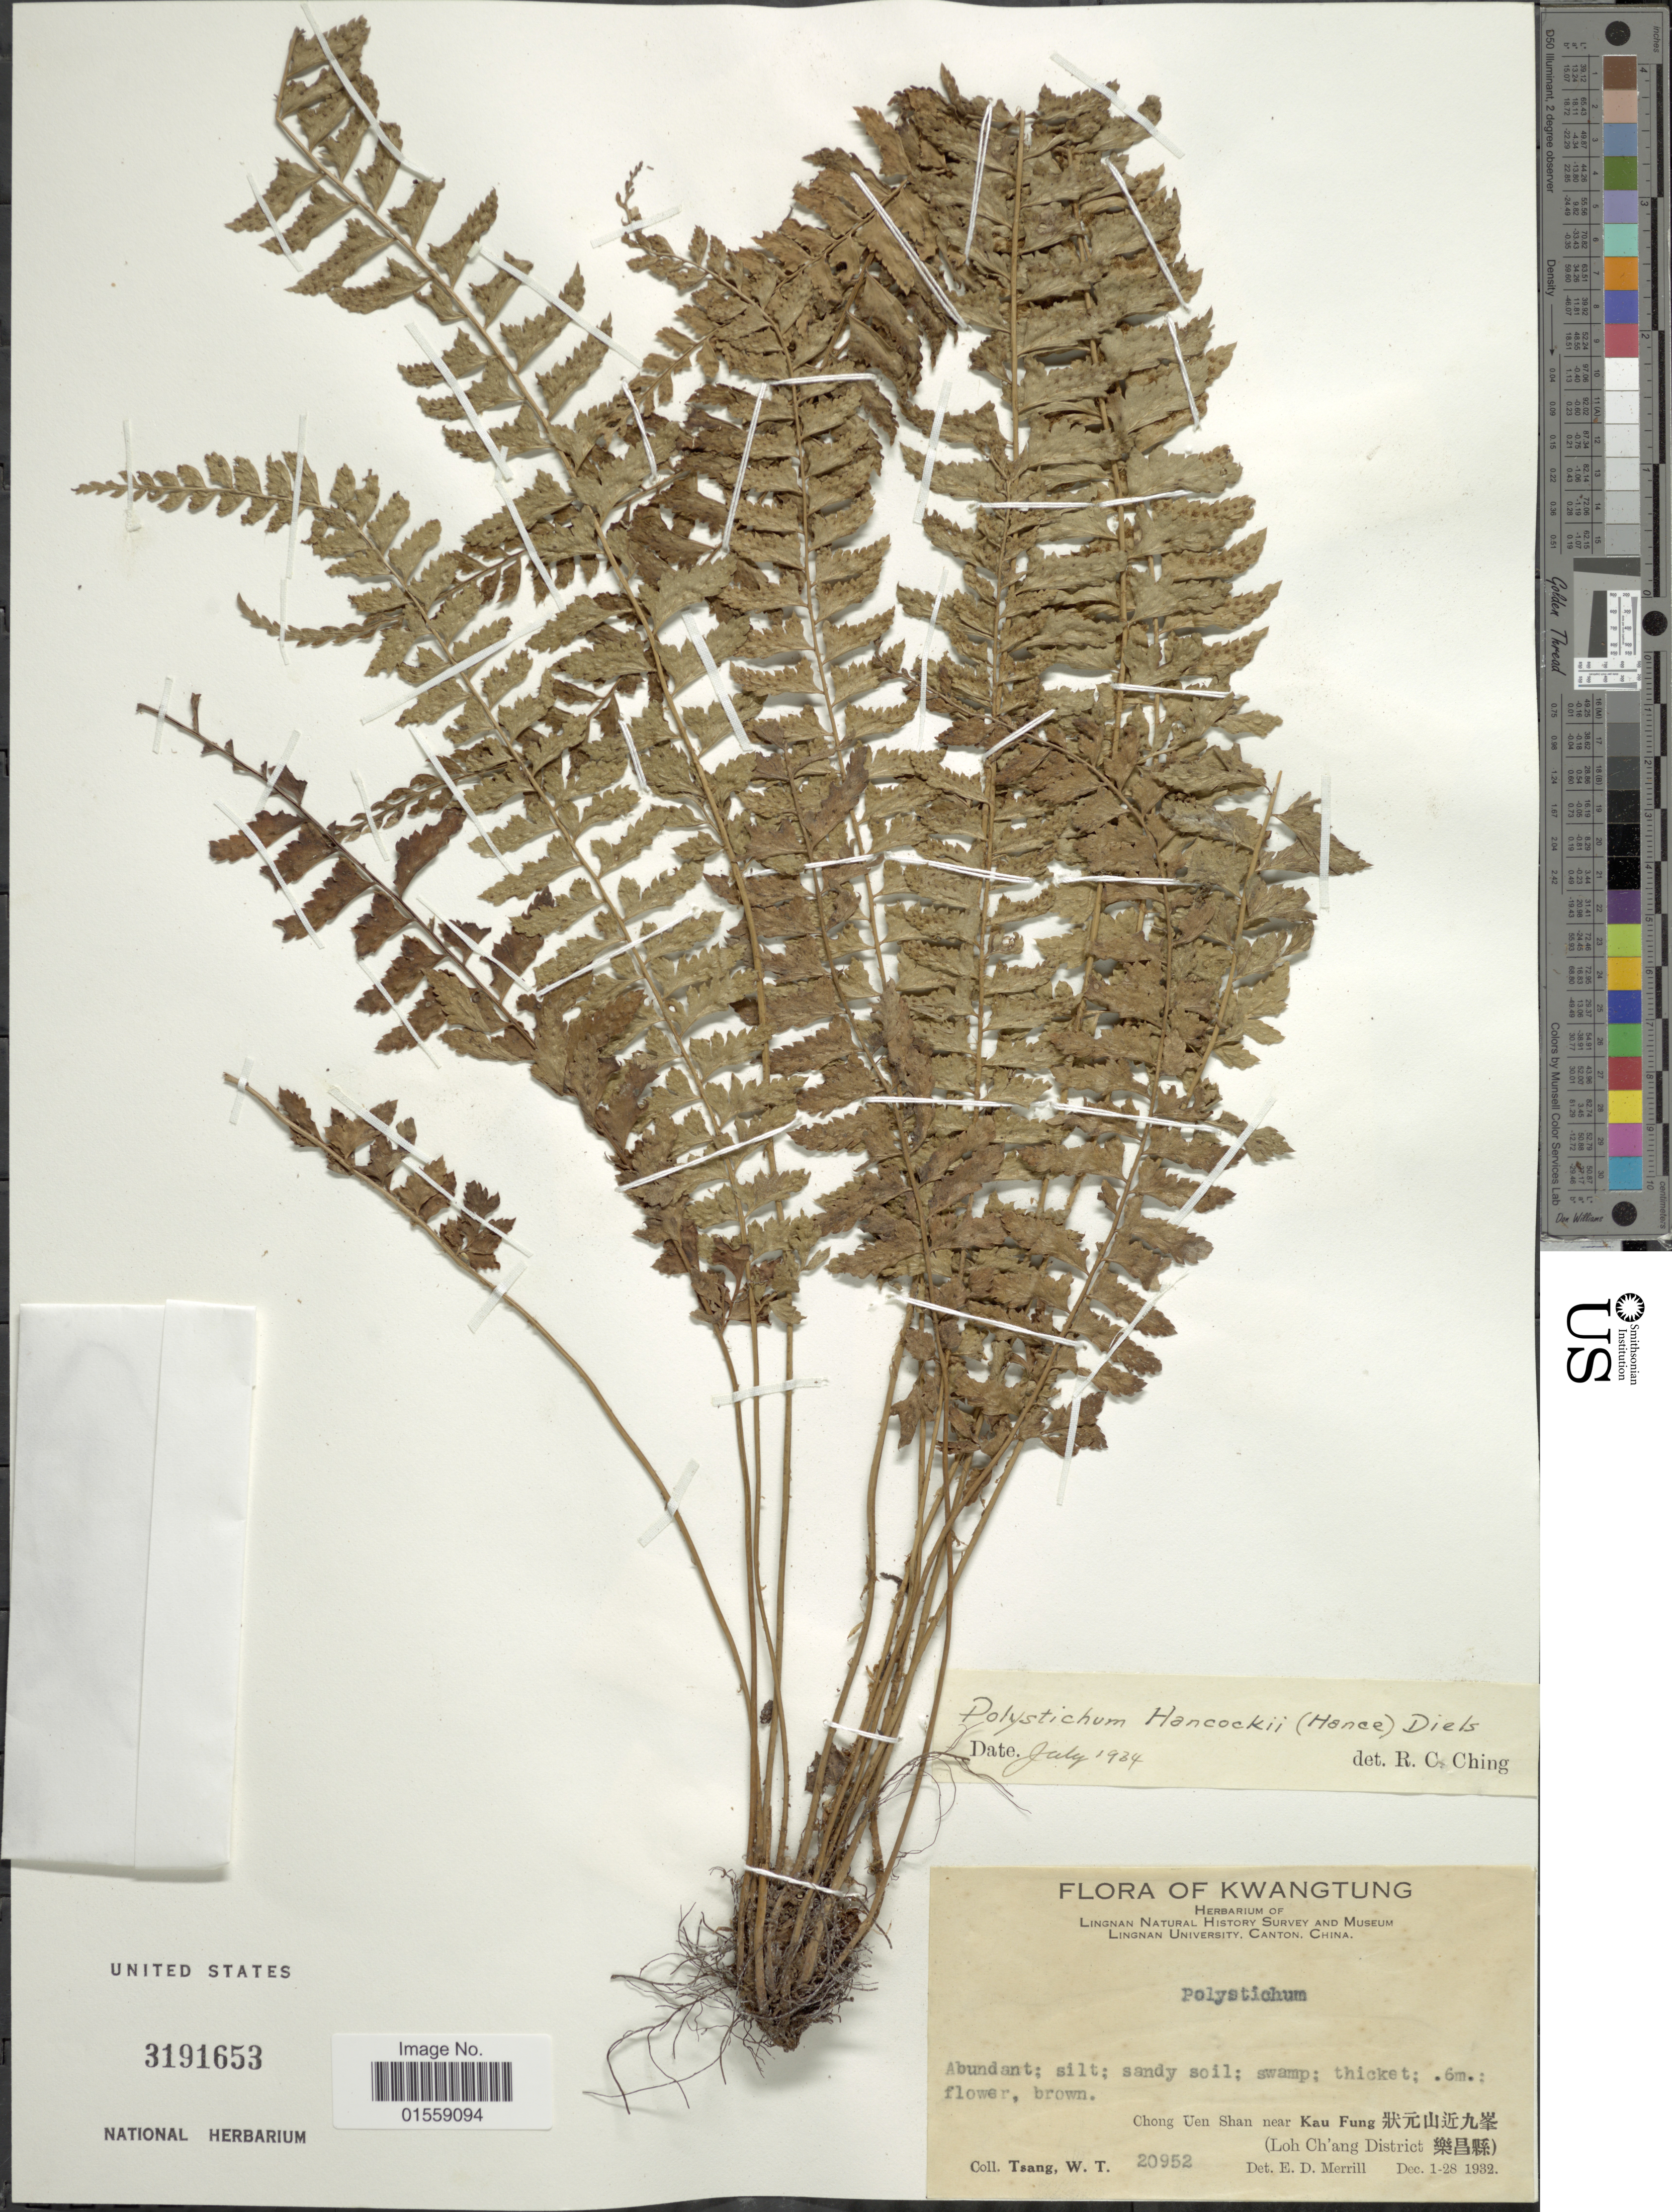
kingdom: Plantae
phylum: Tracheophyta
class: Polypodiopsida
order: Polypodiales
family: Dryopteridaceae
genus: Polystichum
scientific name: Polystichum hancockii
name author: (Hance) Diels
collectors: W. T. Tsang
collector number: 20952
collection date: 1932-12-01/1932-12-28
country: China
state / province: Guangdong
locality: Kwangtung, Chong Uen Shan near Kau Fung (Loh Ch'ang District).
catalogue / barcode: US 3191653